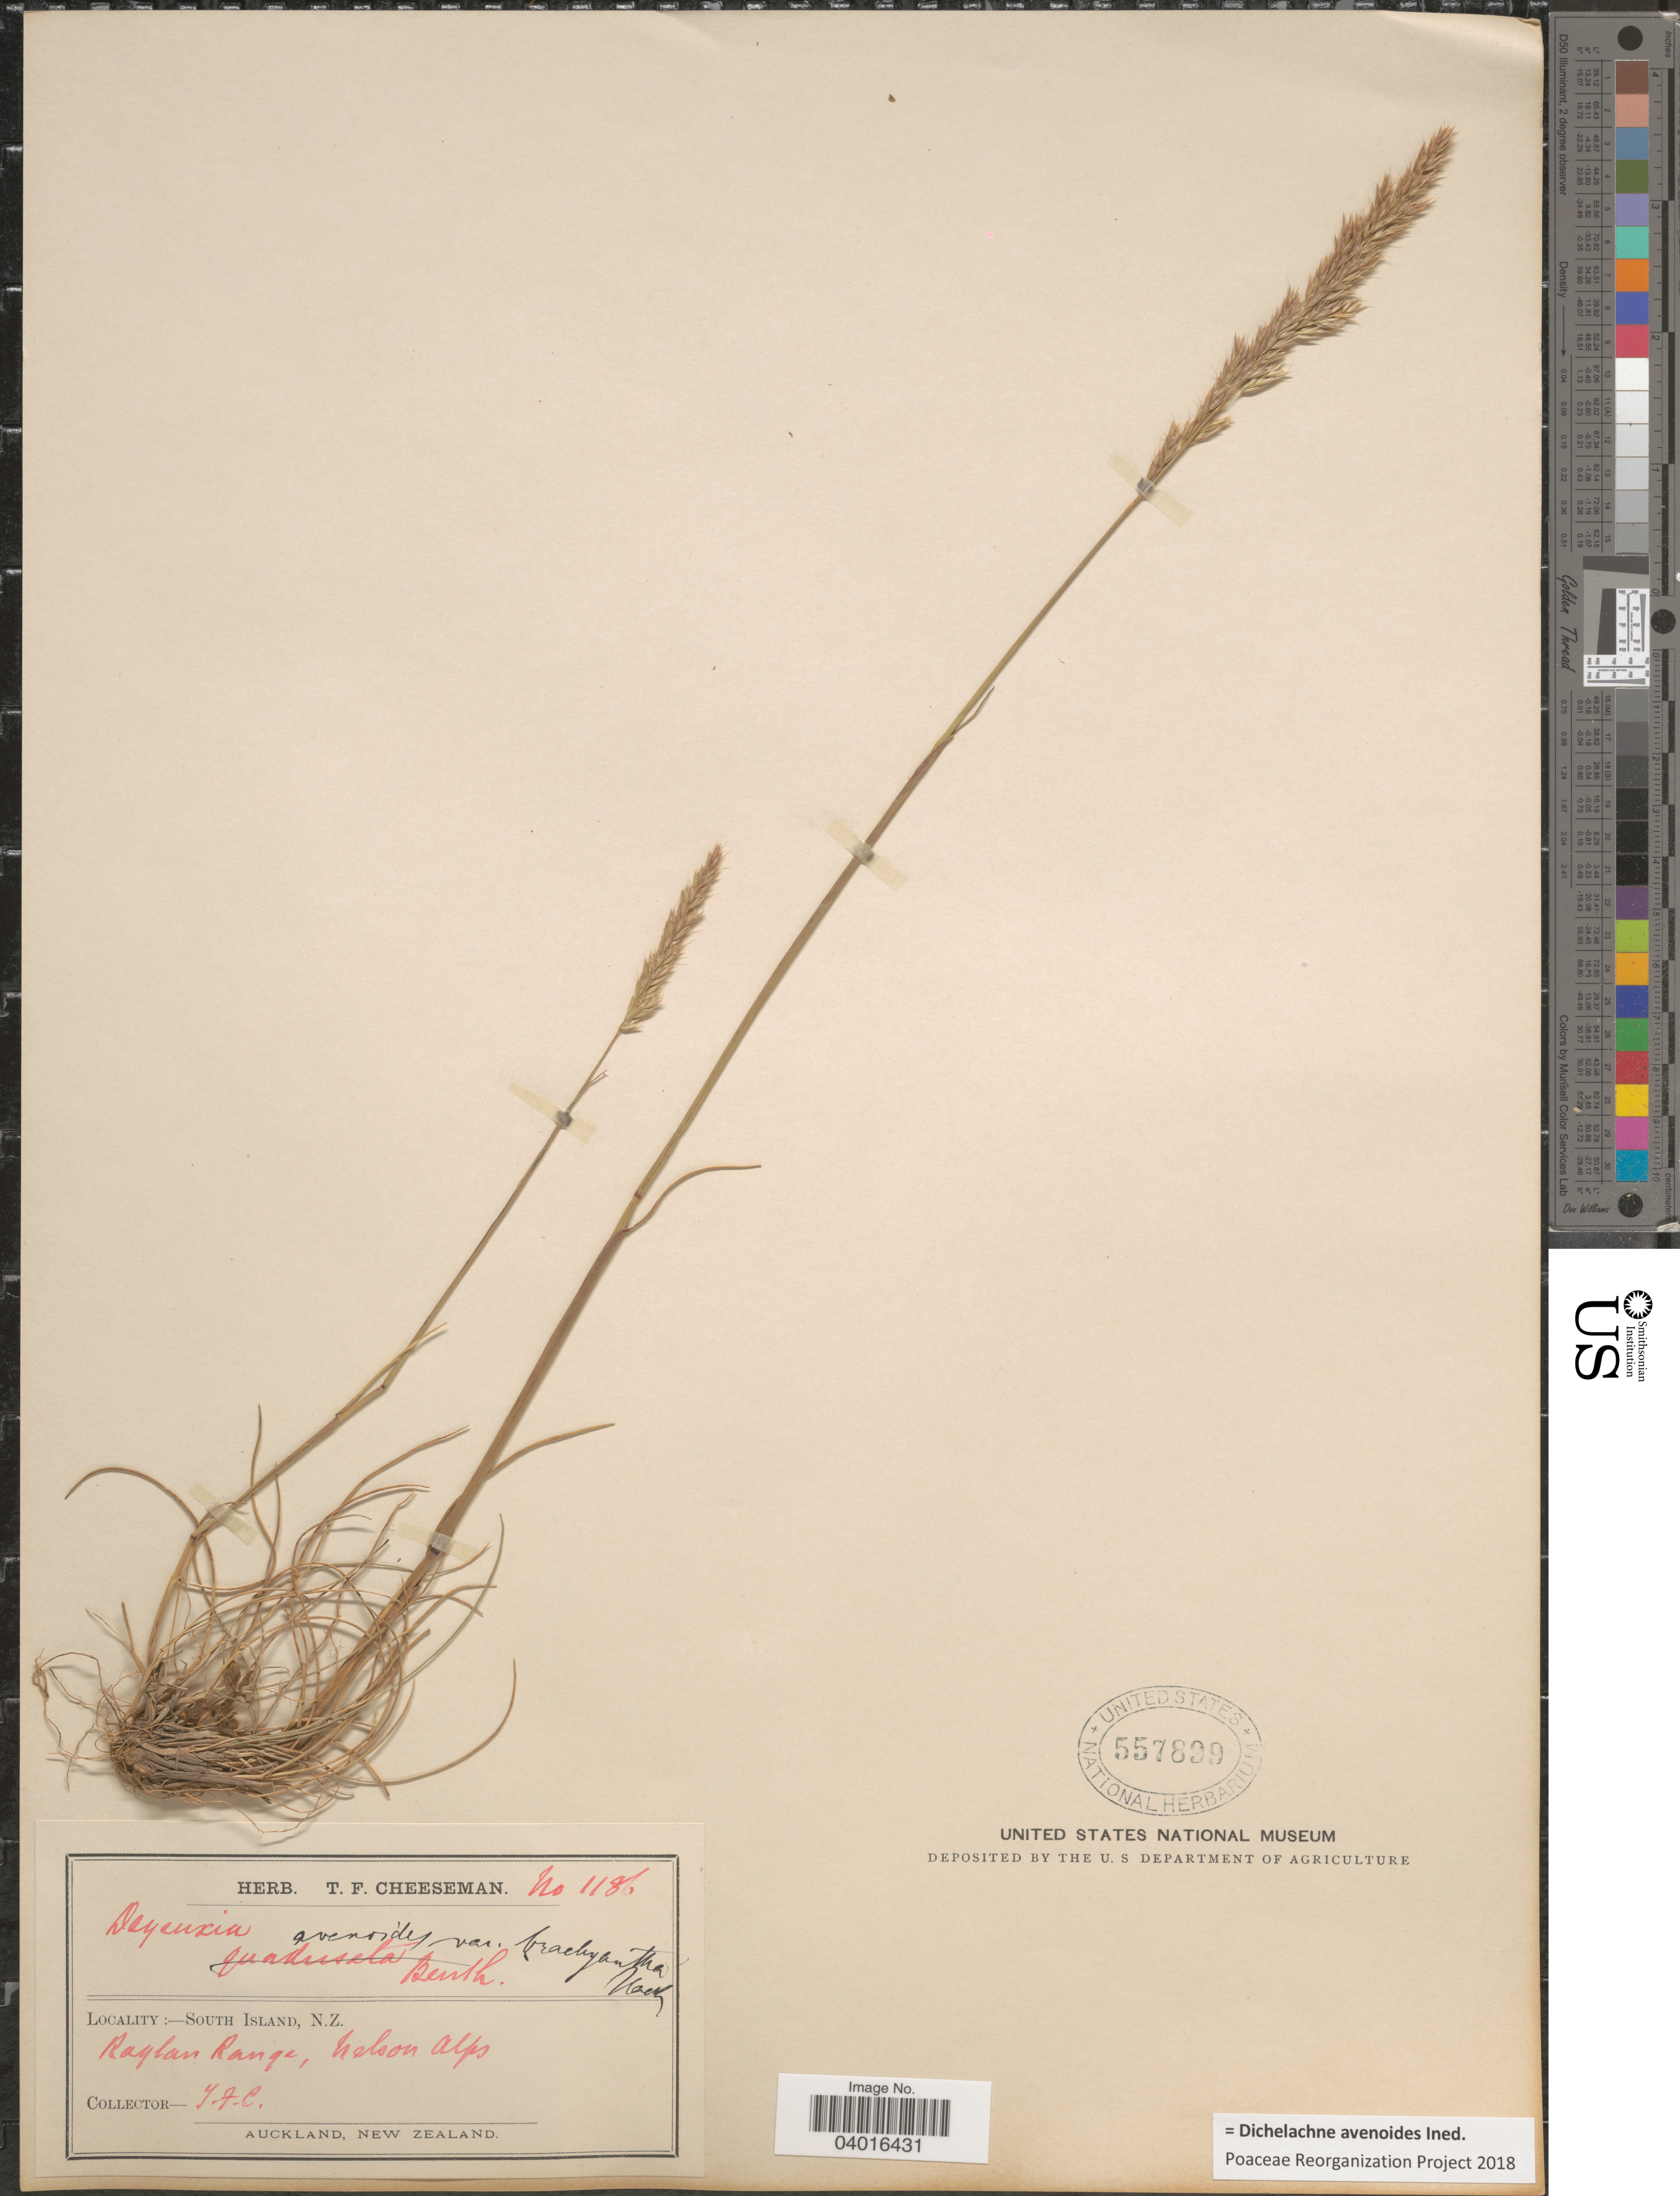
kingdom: Plantae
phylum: Tracheophyta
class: Liliopsida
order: Poales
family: Poaceae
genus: Pentapogon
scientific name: Pentapogon avenoides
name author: (Hook. f.) P.M. Peterson et al.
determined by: Wagner, W. L., (BOT), Smithsonian Institution - National Museum of Natural History (UNITED STATES)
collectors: T. F. Cheeseman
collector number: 1186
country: New Zealand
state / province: Nelson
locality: South Island. Raylan Range, Nelson Alps.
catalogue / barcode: US 557899